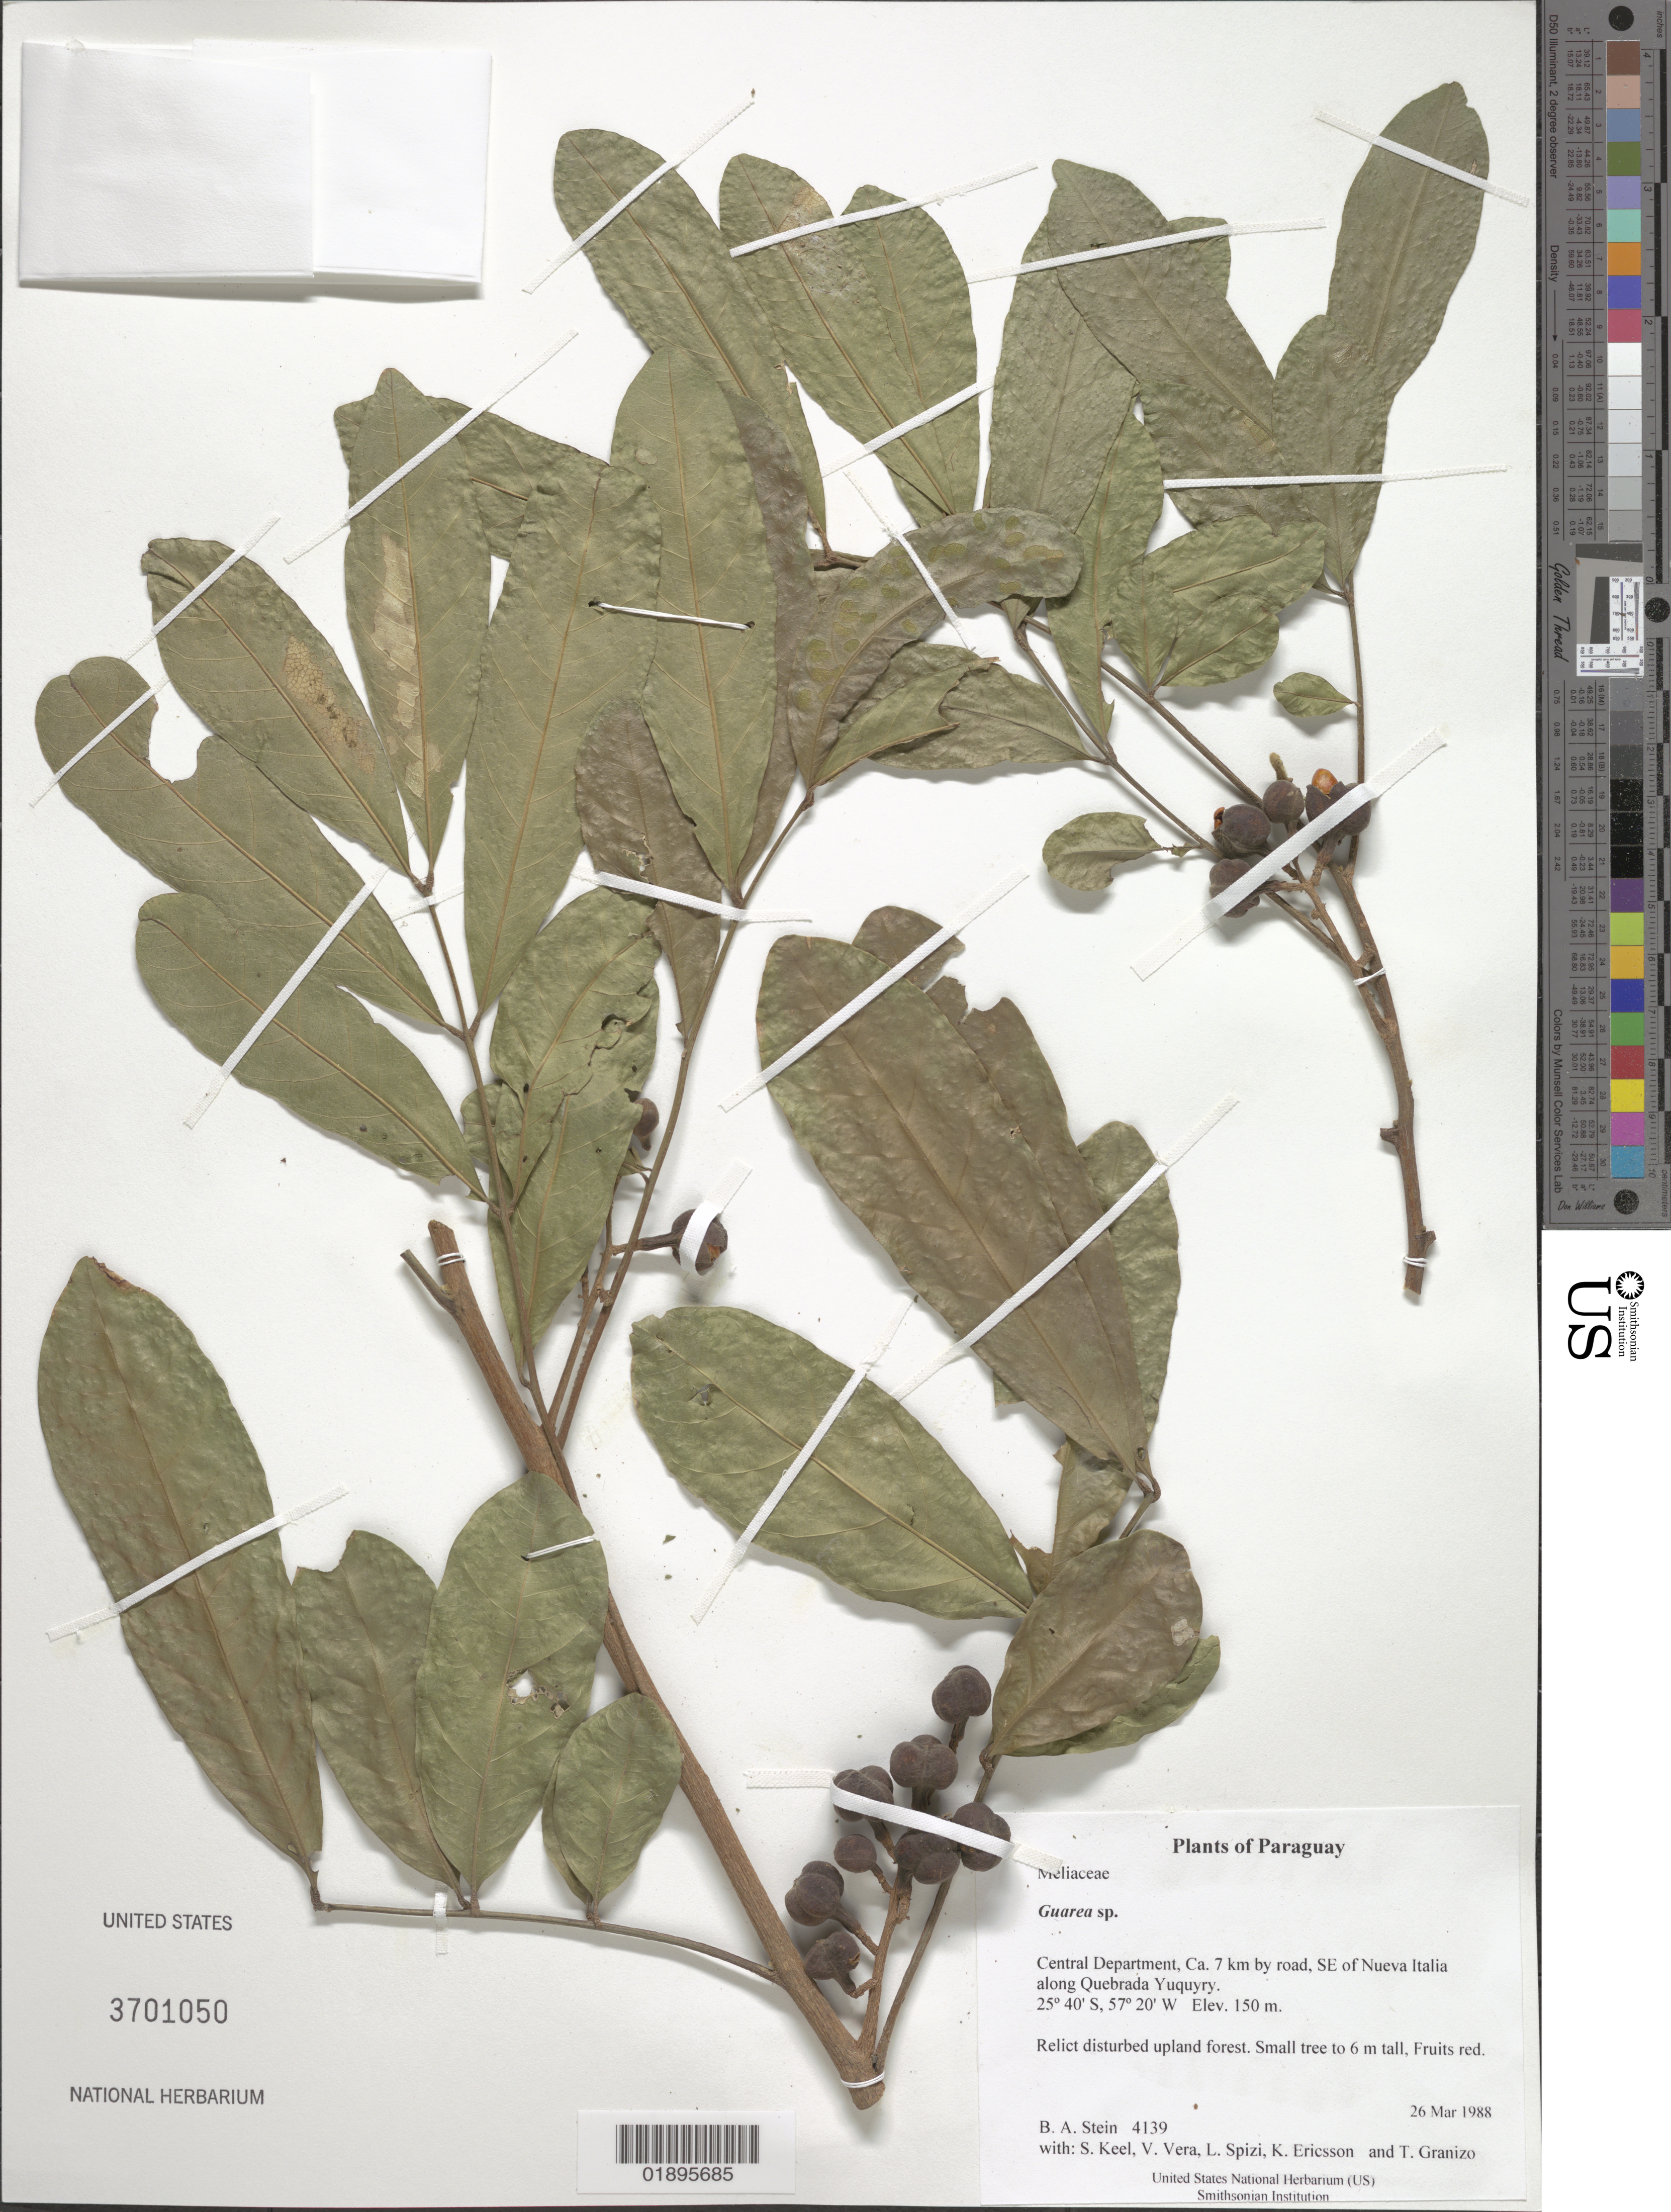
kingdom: Plantae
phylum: Tracheophyta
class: Magnoliopsida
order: Sapindales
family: Meliaceae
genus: Guarea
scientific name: Guarea sp.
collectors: B. A. Stein, S. Keel, V. Vera, L. Spizi, K. Ericsson & T. Granizo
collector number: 4139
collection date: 1988-03-26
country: Paraguay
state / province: Central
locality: Ca. 7 km by road, SE of Nueva Italia along Quebrada Yuguyry.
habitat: Relict disturbed upland forest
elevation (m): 150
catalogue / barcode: US 3701050